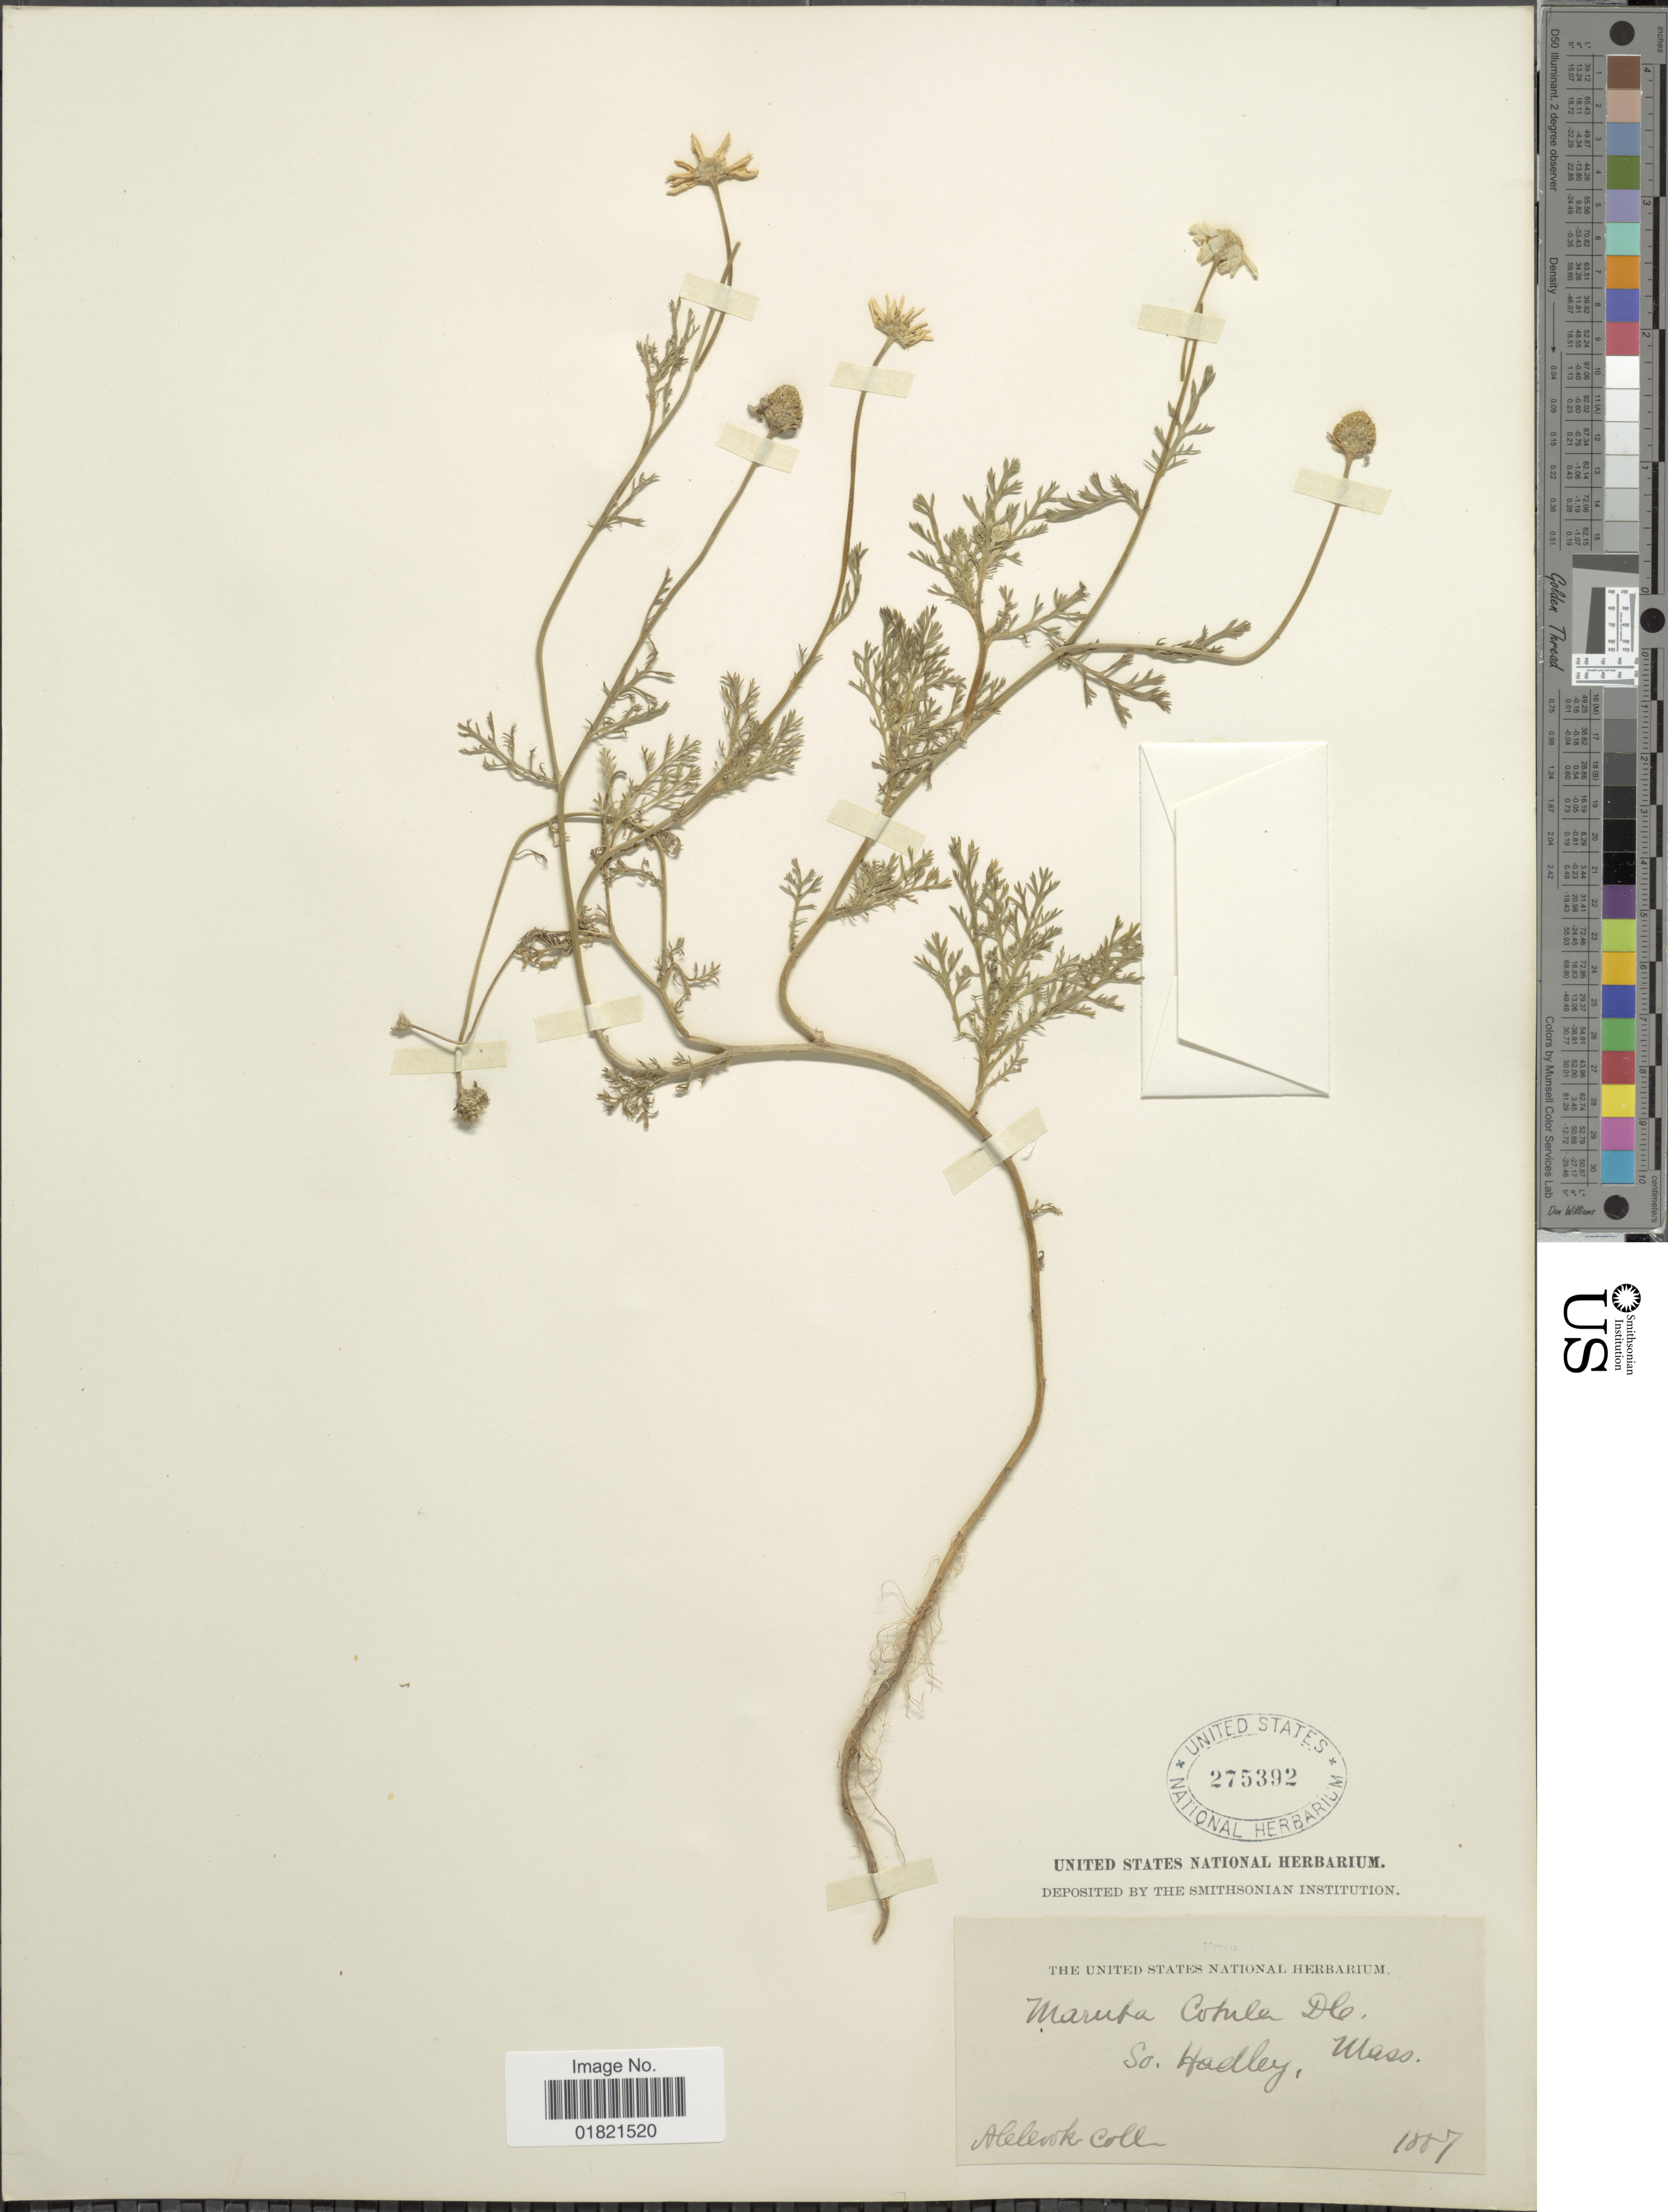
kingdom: Plantae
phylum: Tracheophyta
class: Magnoliopsida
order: Asterales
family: Asteraceae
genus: Anthemis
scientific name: Anthemis cotula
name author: L.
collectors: Alice C. Cook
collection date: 1887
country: United States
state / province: Massachusetts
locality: South Hadley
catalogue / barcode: US 275392